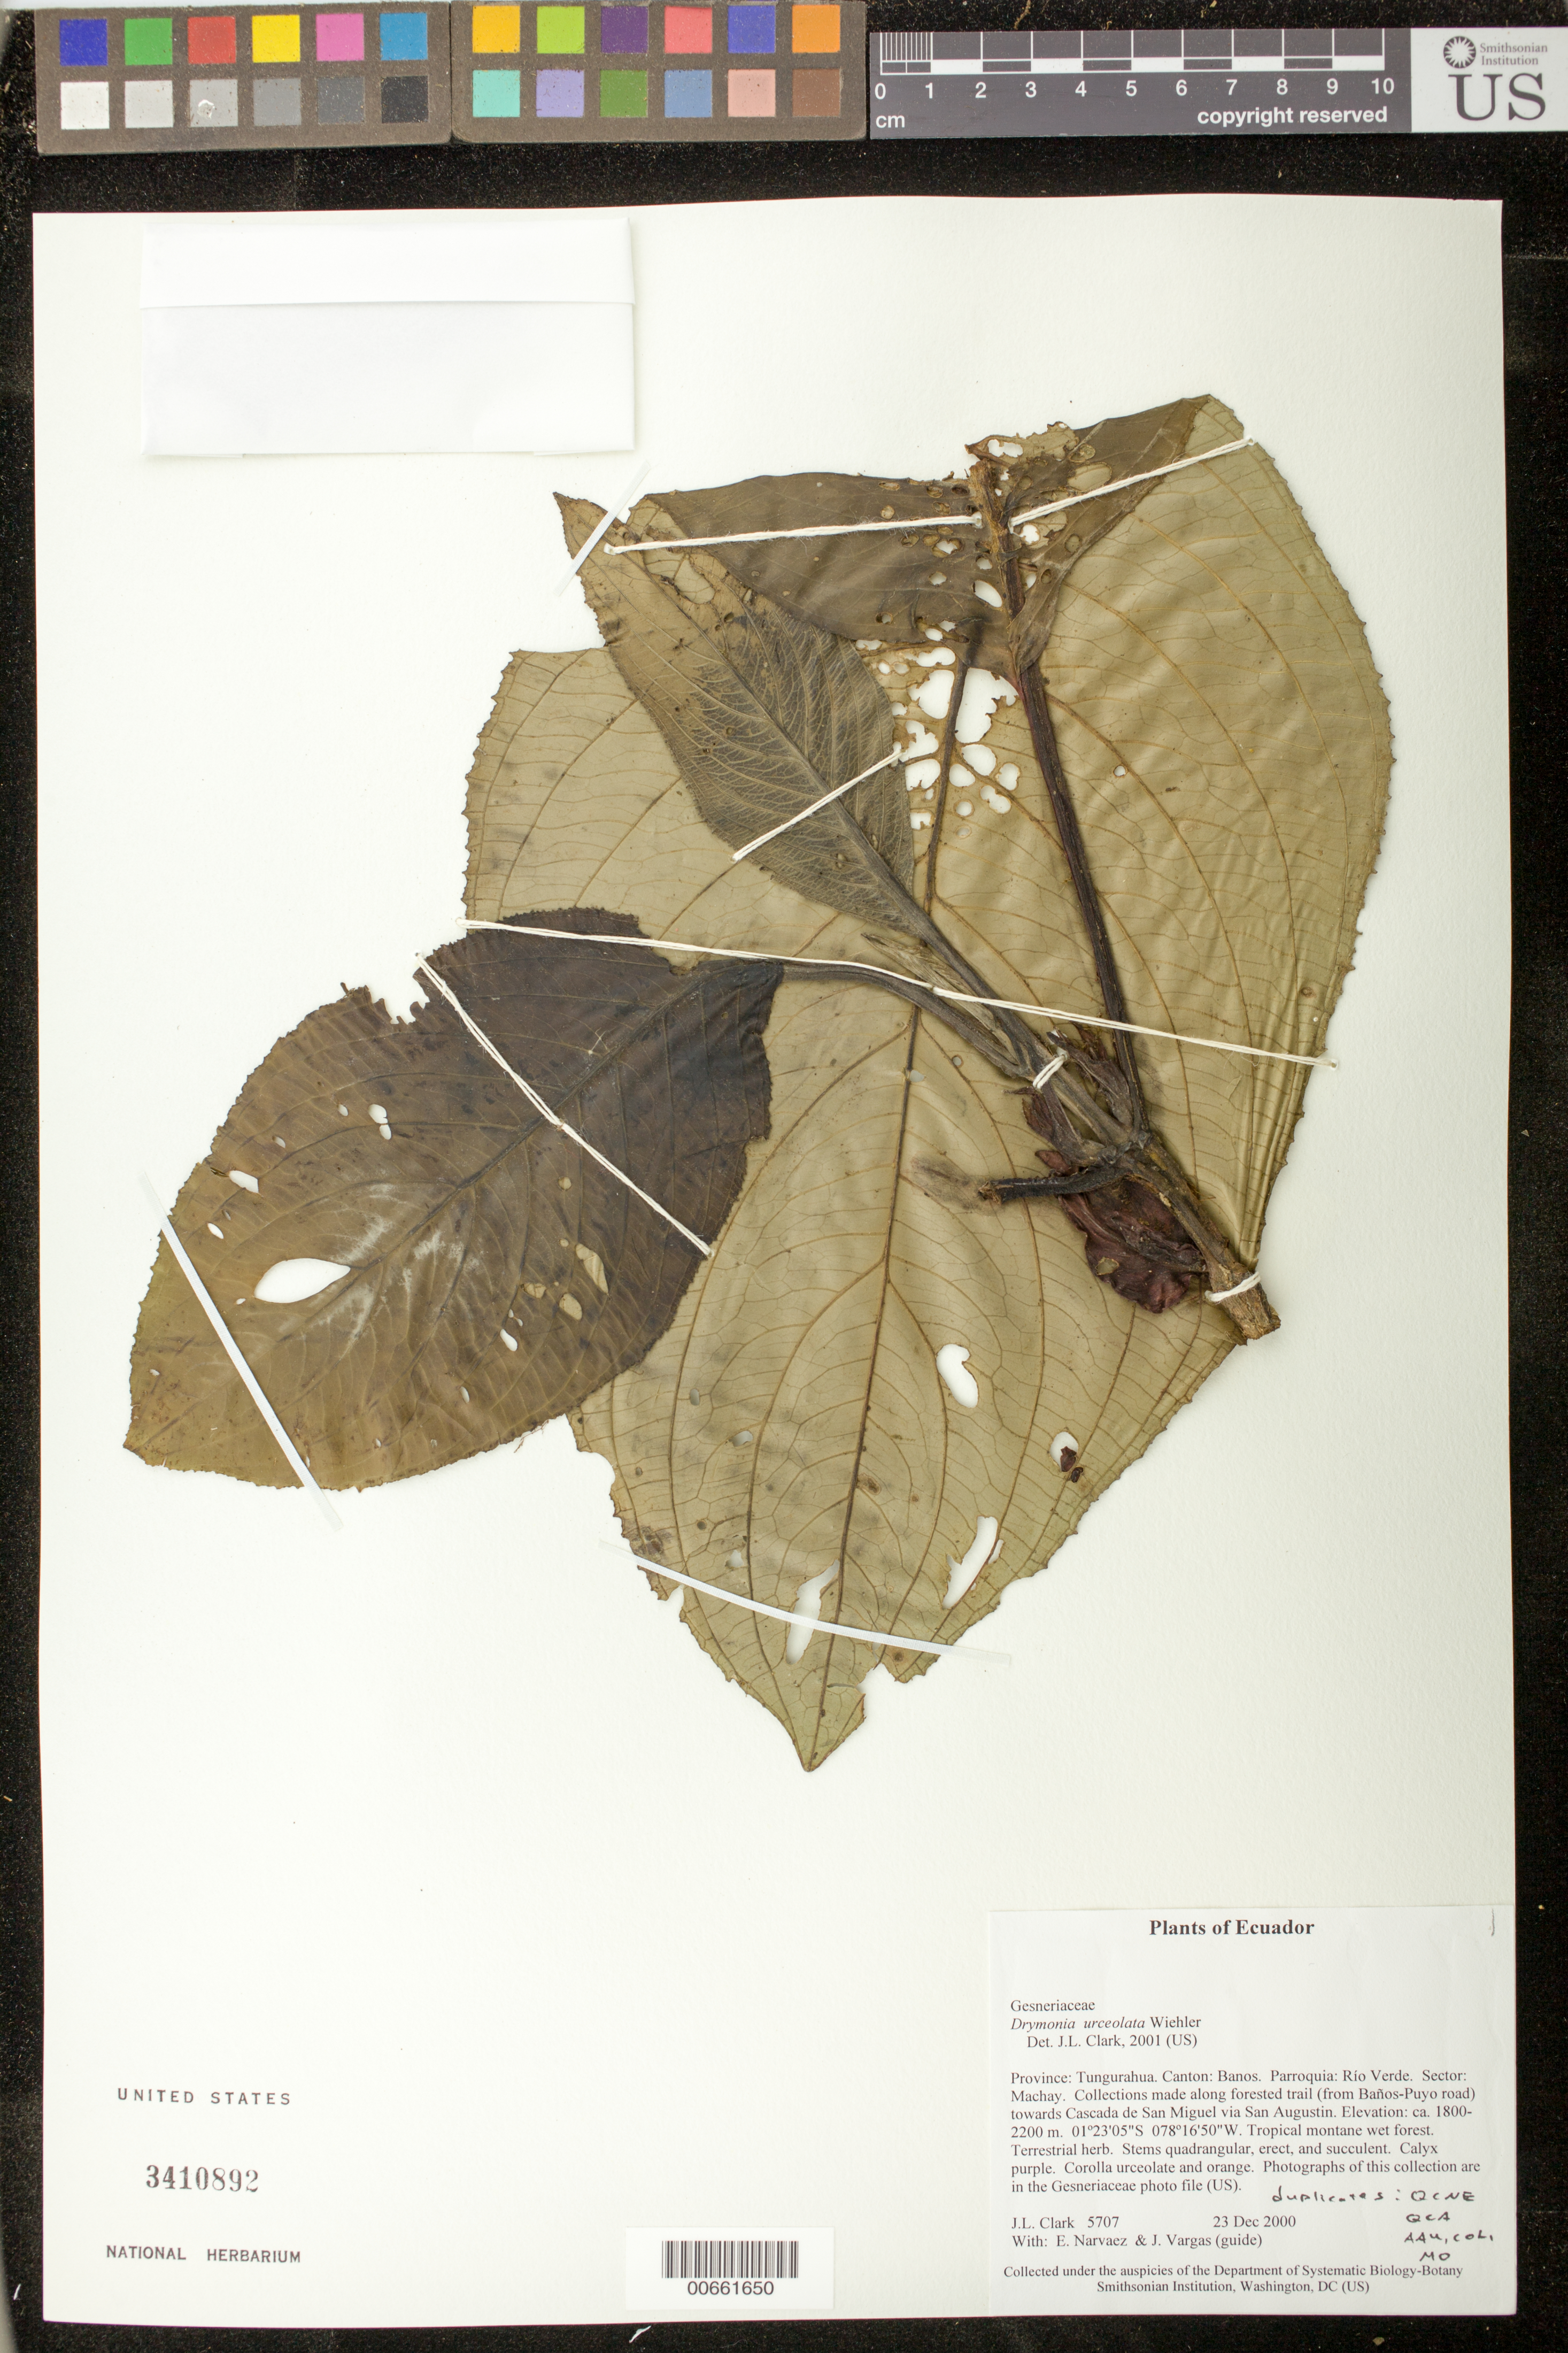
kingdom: Plantae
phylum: Tracheophyta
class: Magnoliopsida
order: Lamiales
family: Gesneriaceae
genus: Drymonia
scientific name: Drymonia urceolata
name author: Wiehler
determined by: Clark, J. L., (SEL), The Marie Selby Botanical Garden (UNITED STATES)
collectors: J. L. Clark, E. Narváez & J. Vargas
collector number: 5707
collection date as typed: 23 Dec 2000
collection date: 2000-12-23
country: Ecuador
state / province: Tungurahua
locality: Cantón: Banos. Parroquia: Río Verde. Sector: Machay. Collections made along forested trail (from Baños-Puyo road) towards Cascada de San Miguel via San Augustin.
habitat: Tropical montane wet forest.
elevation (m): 1800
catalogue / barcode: US 3410892